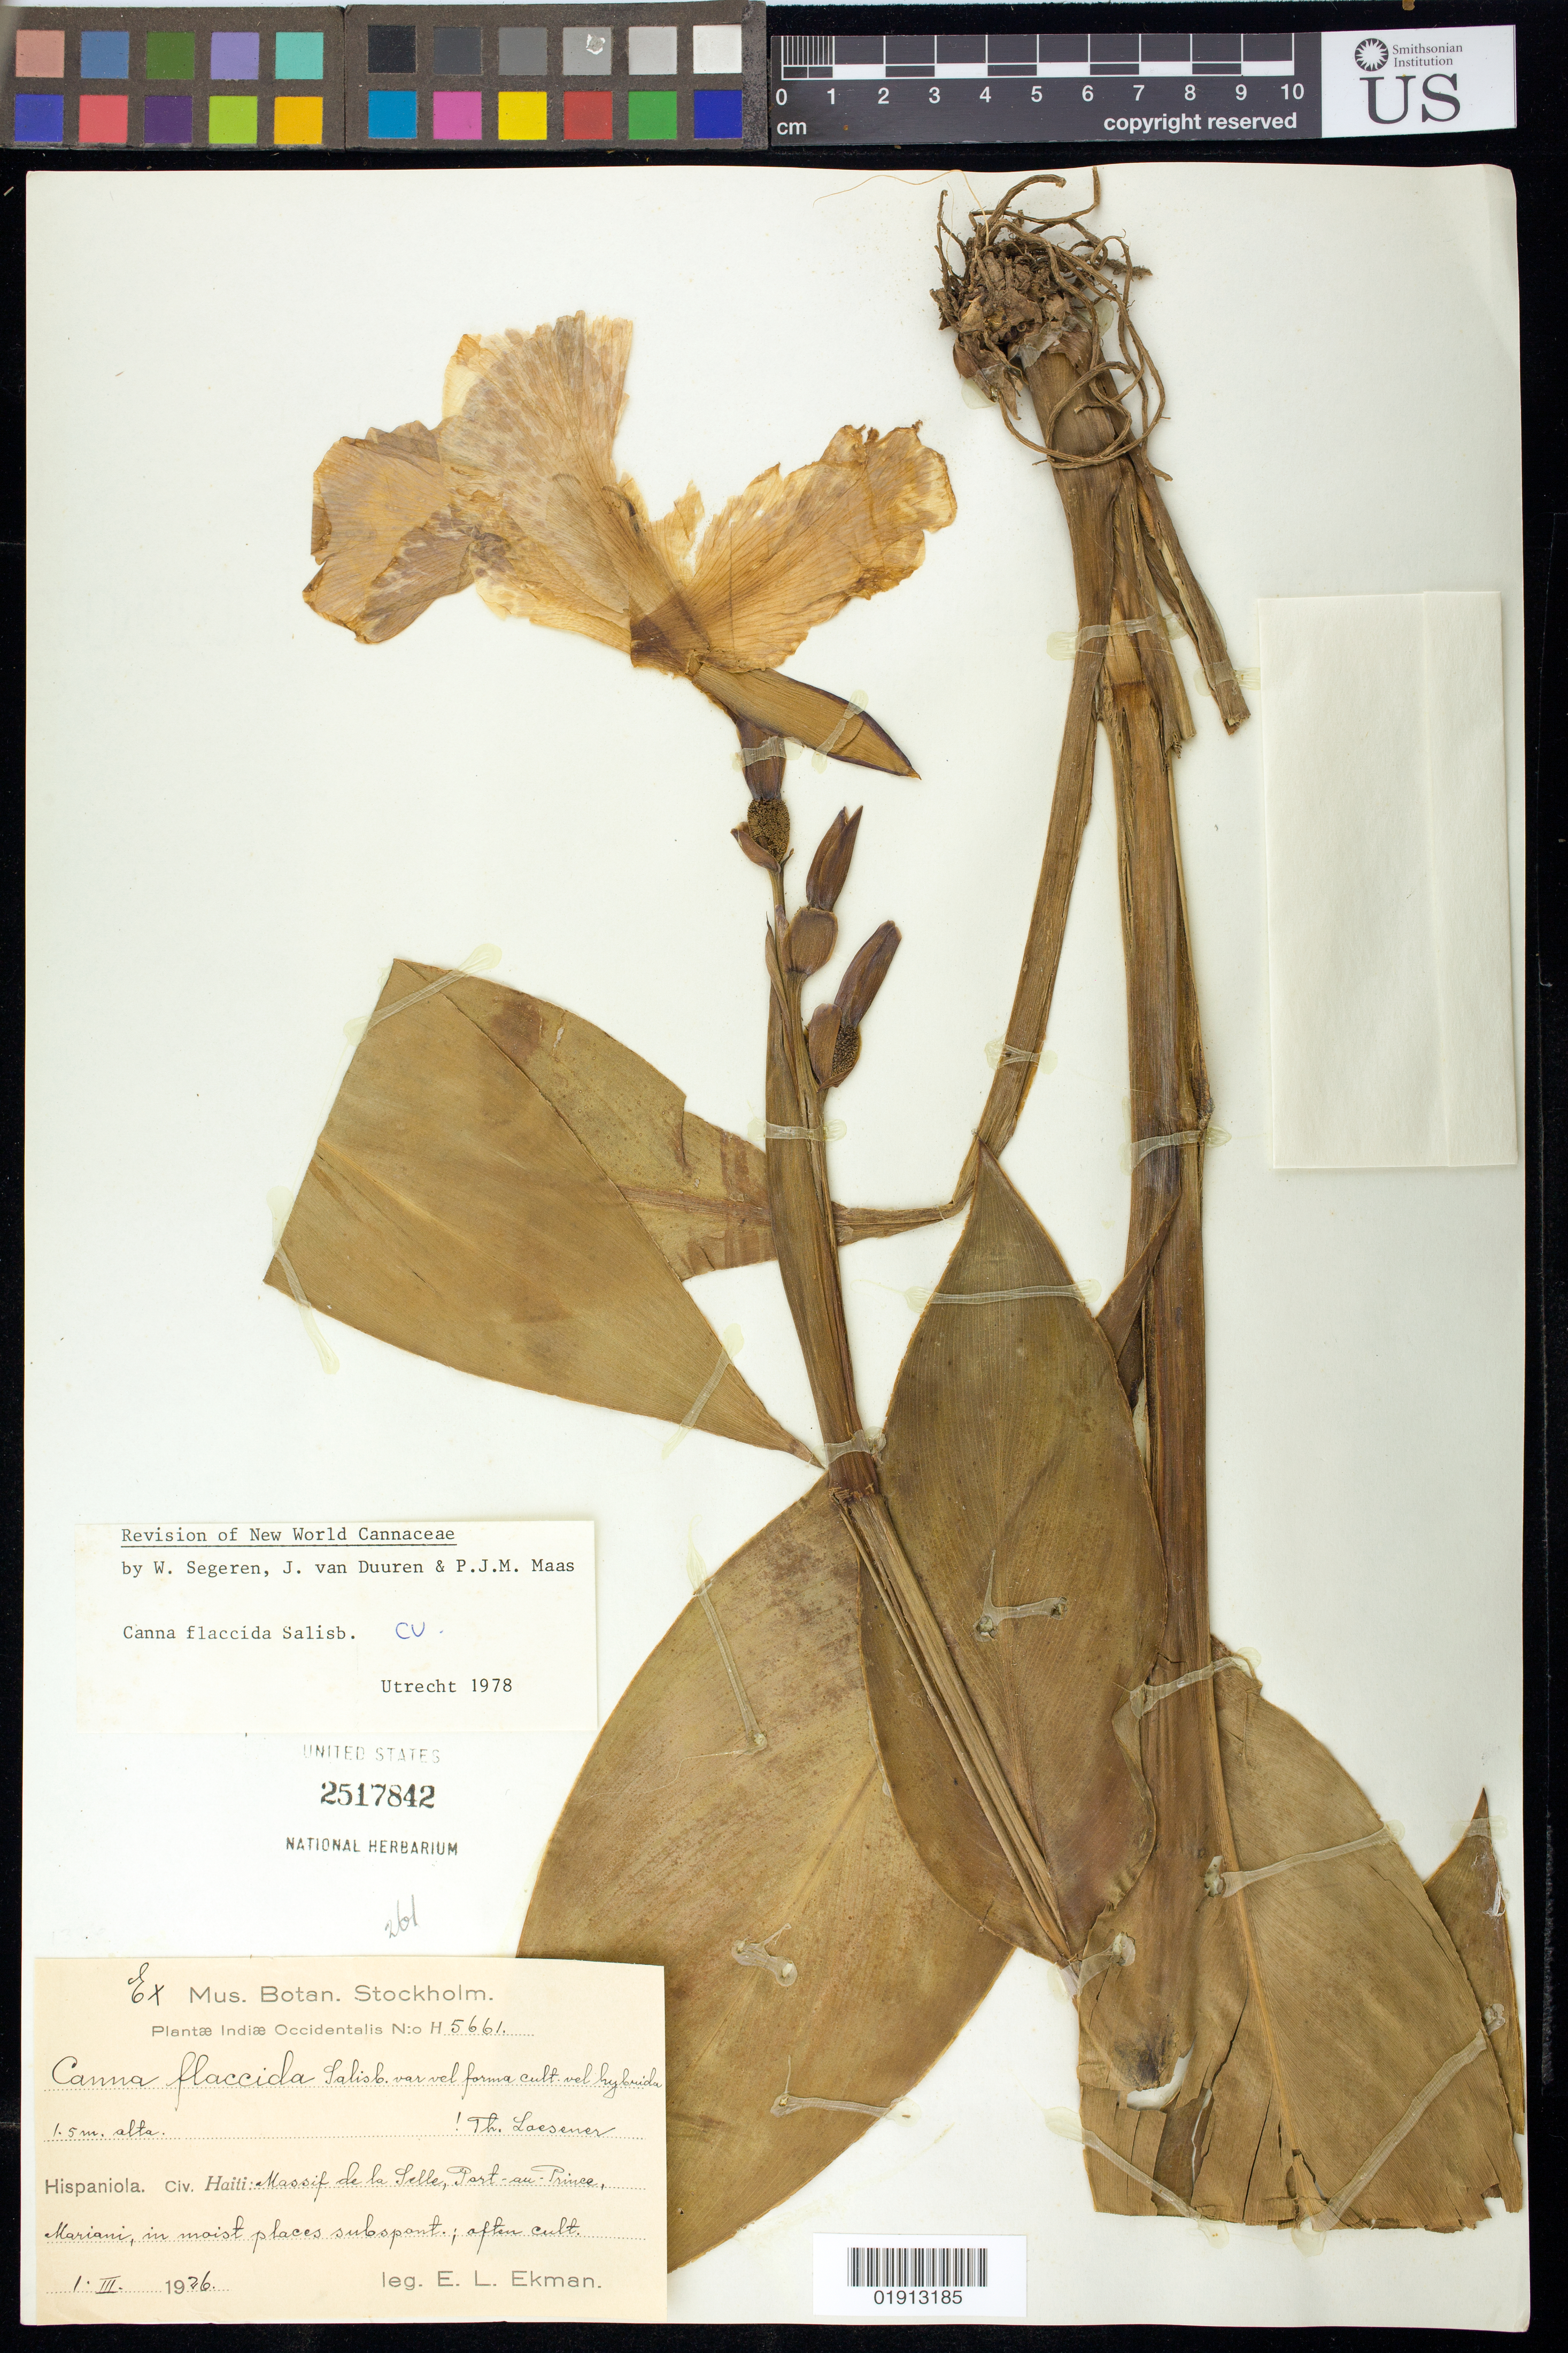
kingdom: Plantae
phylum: Tracheophyta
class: Liliopsida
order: Zingiberales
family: Cannaceae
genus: Canna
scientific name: Canna flaccida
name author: Salisb.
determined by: Segeren, W.; van Duuren, J.; Maas, P. J.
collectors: E. L. Ekman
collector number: H 5661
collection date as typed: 01 Mar 1926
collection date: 1926-03-01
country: Haiti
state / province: Ouest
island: Hispaniola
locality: Massif de la Selle, Port-au-Prince, Mariani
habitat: In moist places.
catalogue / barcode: US 2517842